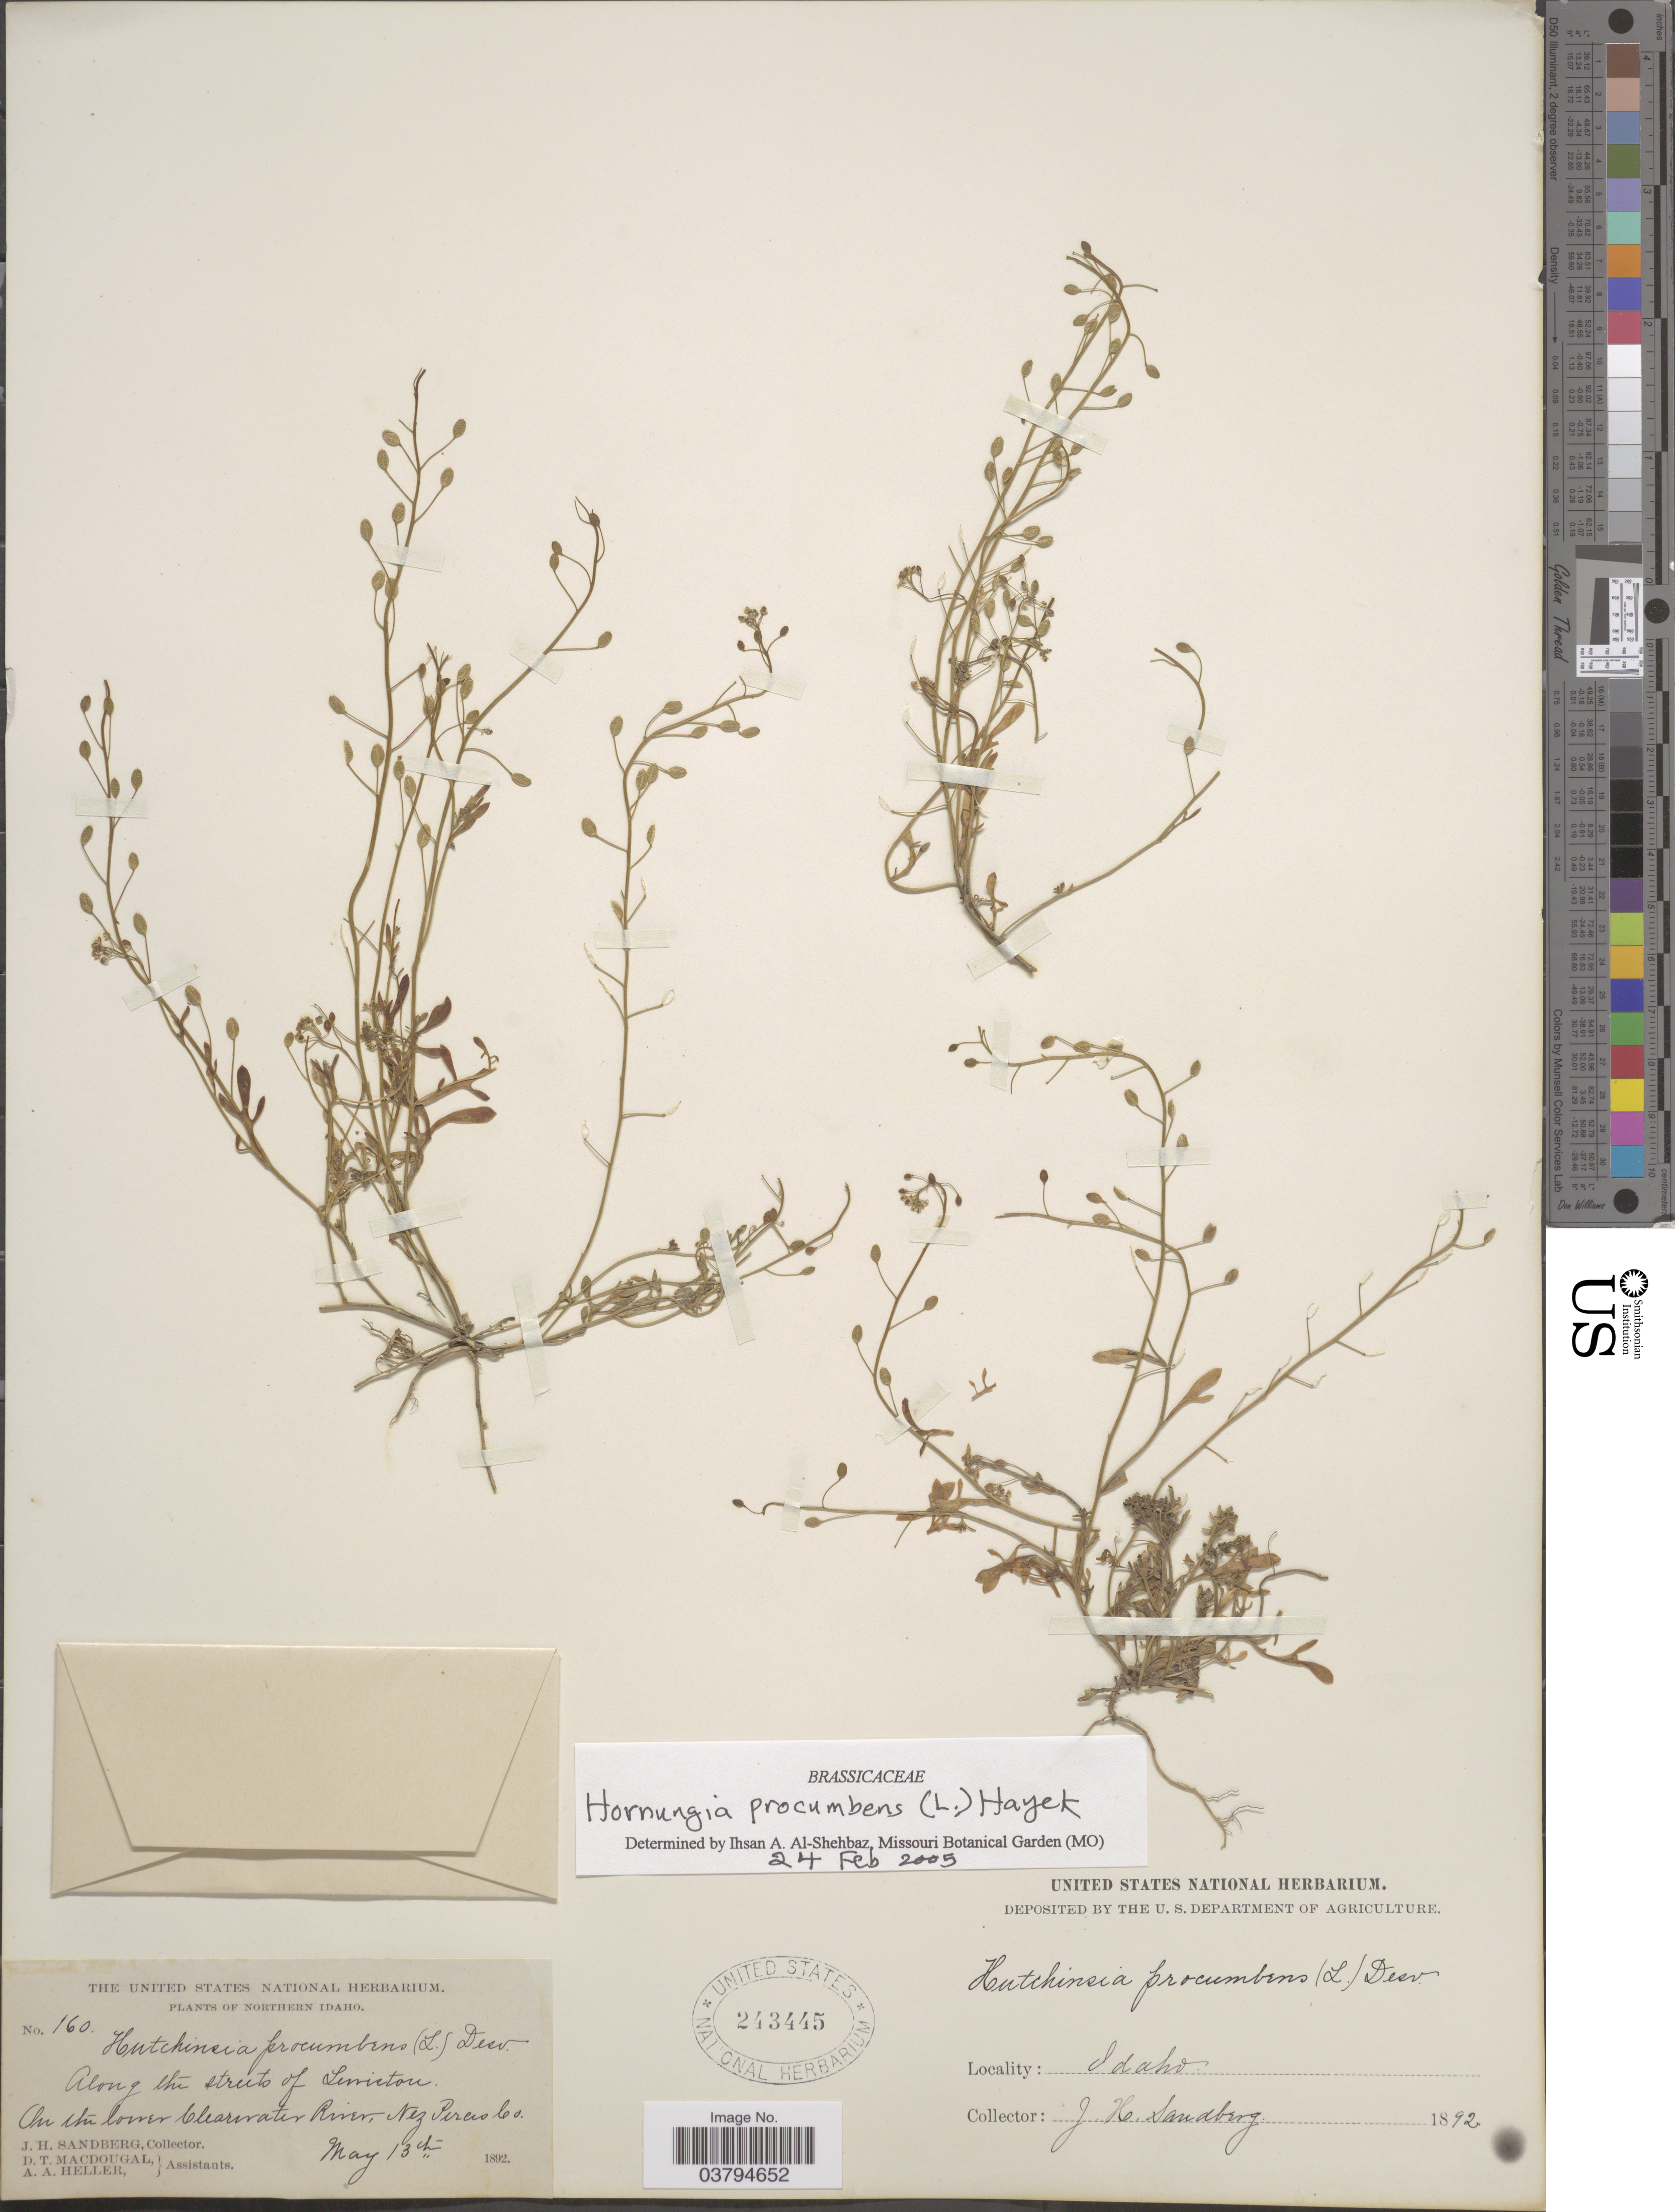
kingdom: Plantae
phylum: Tracheophyta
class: Magnoliopsida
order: Brassicales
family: Brassicaceae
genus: Hornungia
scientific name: Hornungia procumbens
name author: (L.) Hayek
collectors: J. H. Sandberg, D. T. MacDougal & A. A. Heller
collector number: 160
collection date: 1892-05-13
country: United States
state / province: Idaho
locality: Northern Idaho. Along the streets of Lewiston. On the lower Clearwater River. Nez Perces Co.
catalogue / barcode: US 243445